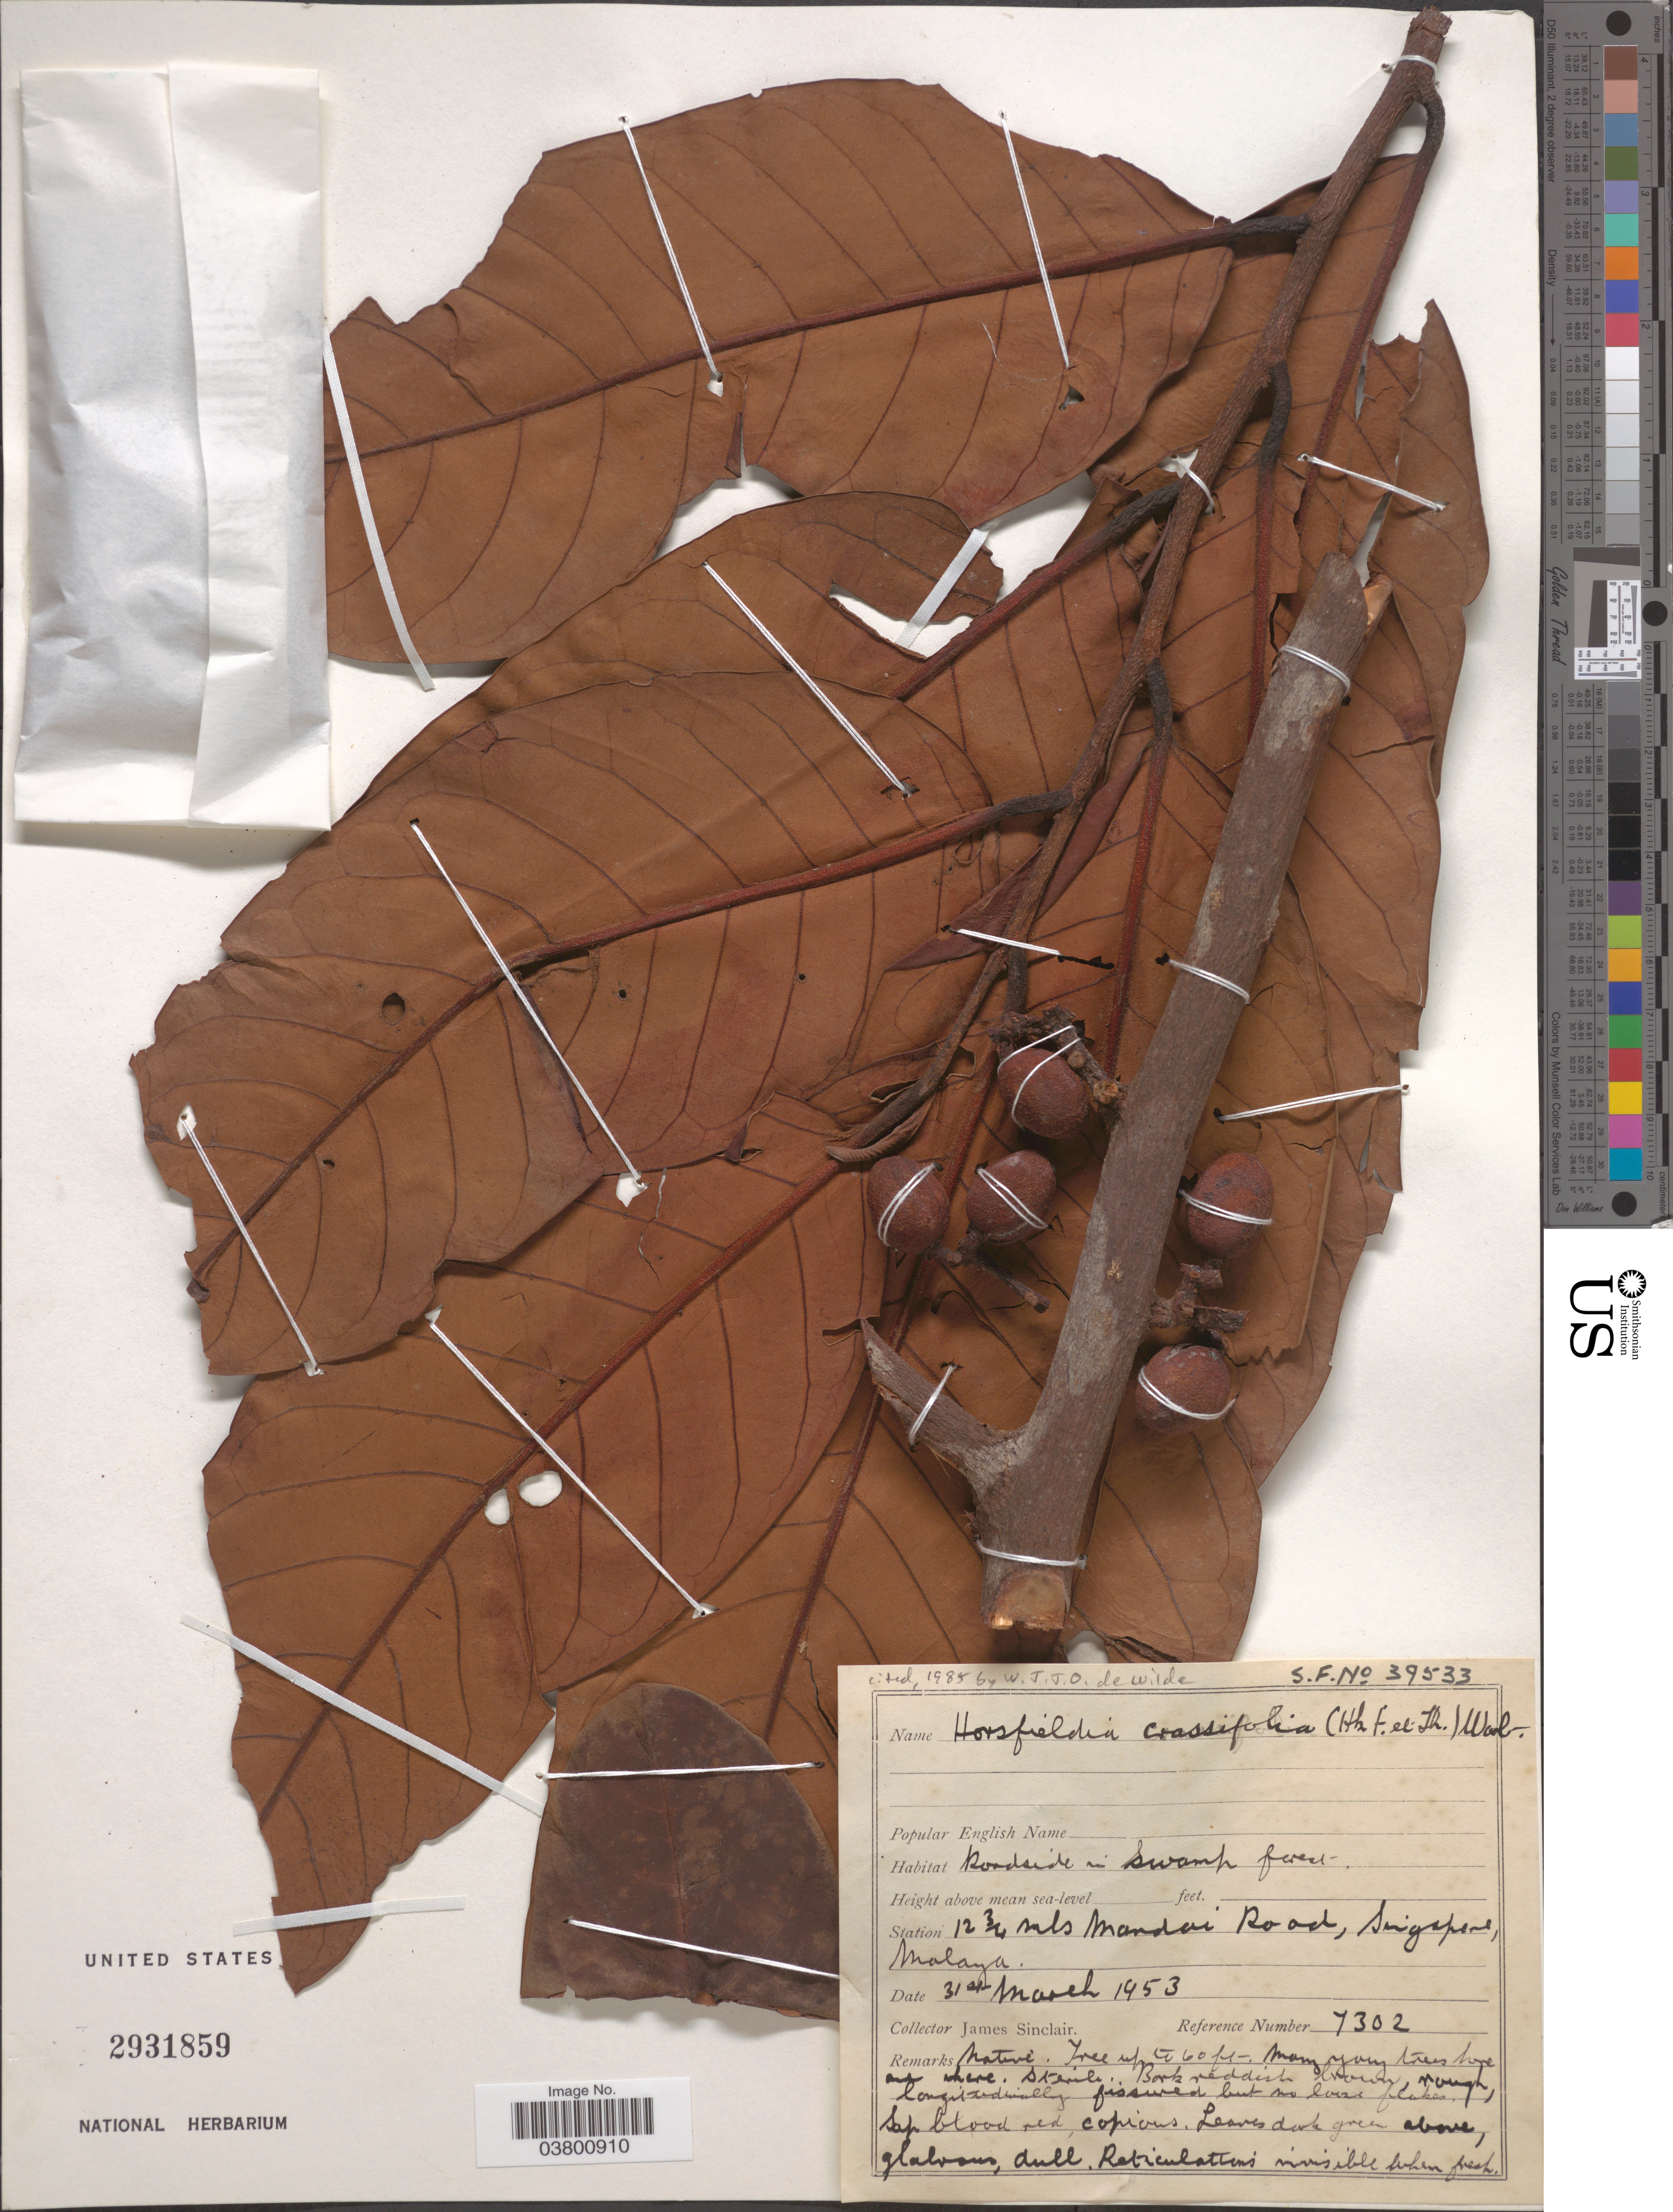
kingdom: Plantae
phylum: Tracheophyta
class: Magnoliopsida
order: Magnoliales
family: Myristicaceae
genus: Horsfieldia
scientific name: Horsfieldia crassifolia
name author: (Hook. f. & Thomson) Warb.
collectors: J. Sinclair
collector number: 7302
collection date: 1953-03-31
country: Singapore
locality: Station 12¾ mls Mandai Road, Malaya.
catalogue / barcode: US 2931859